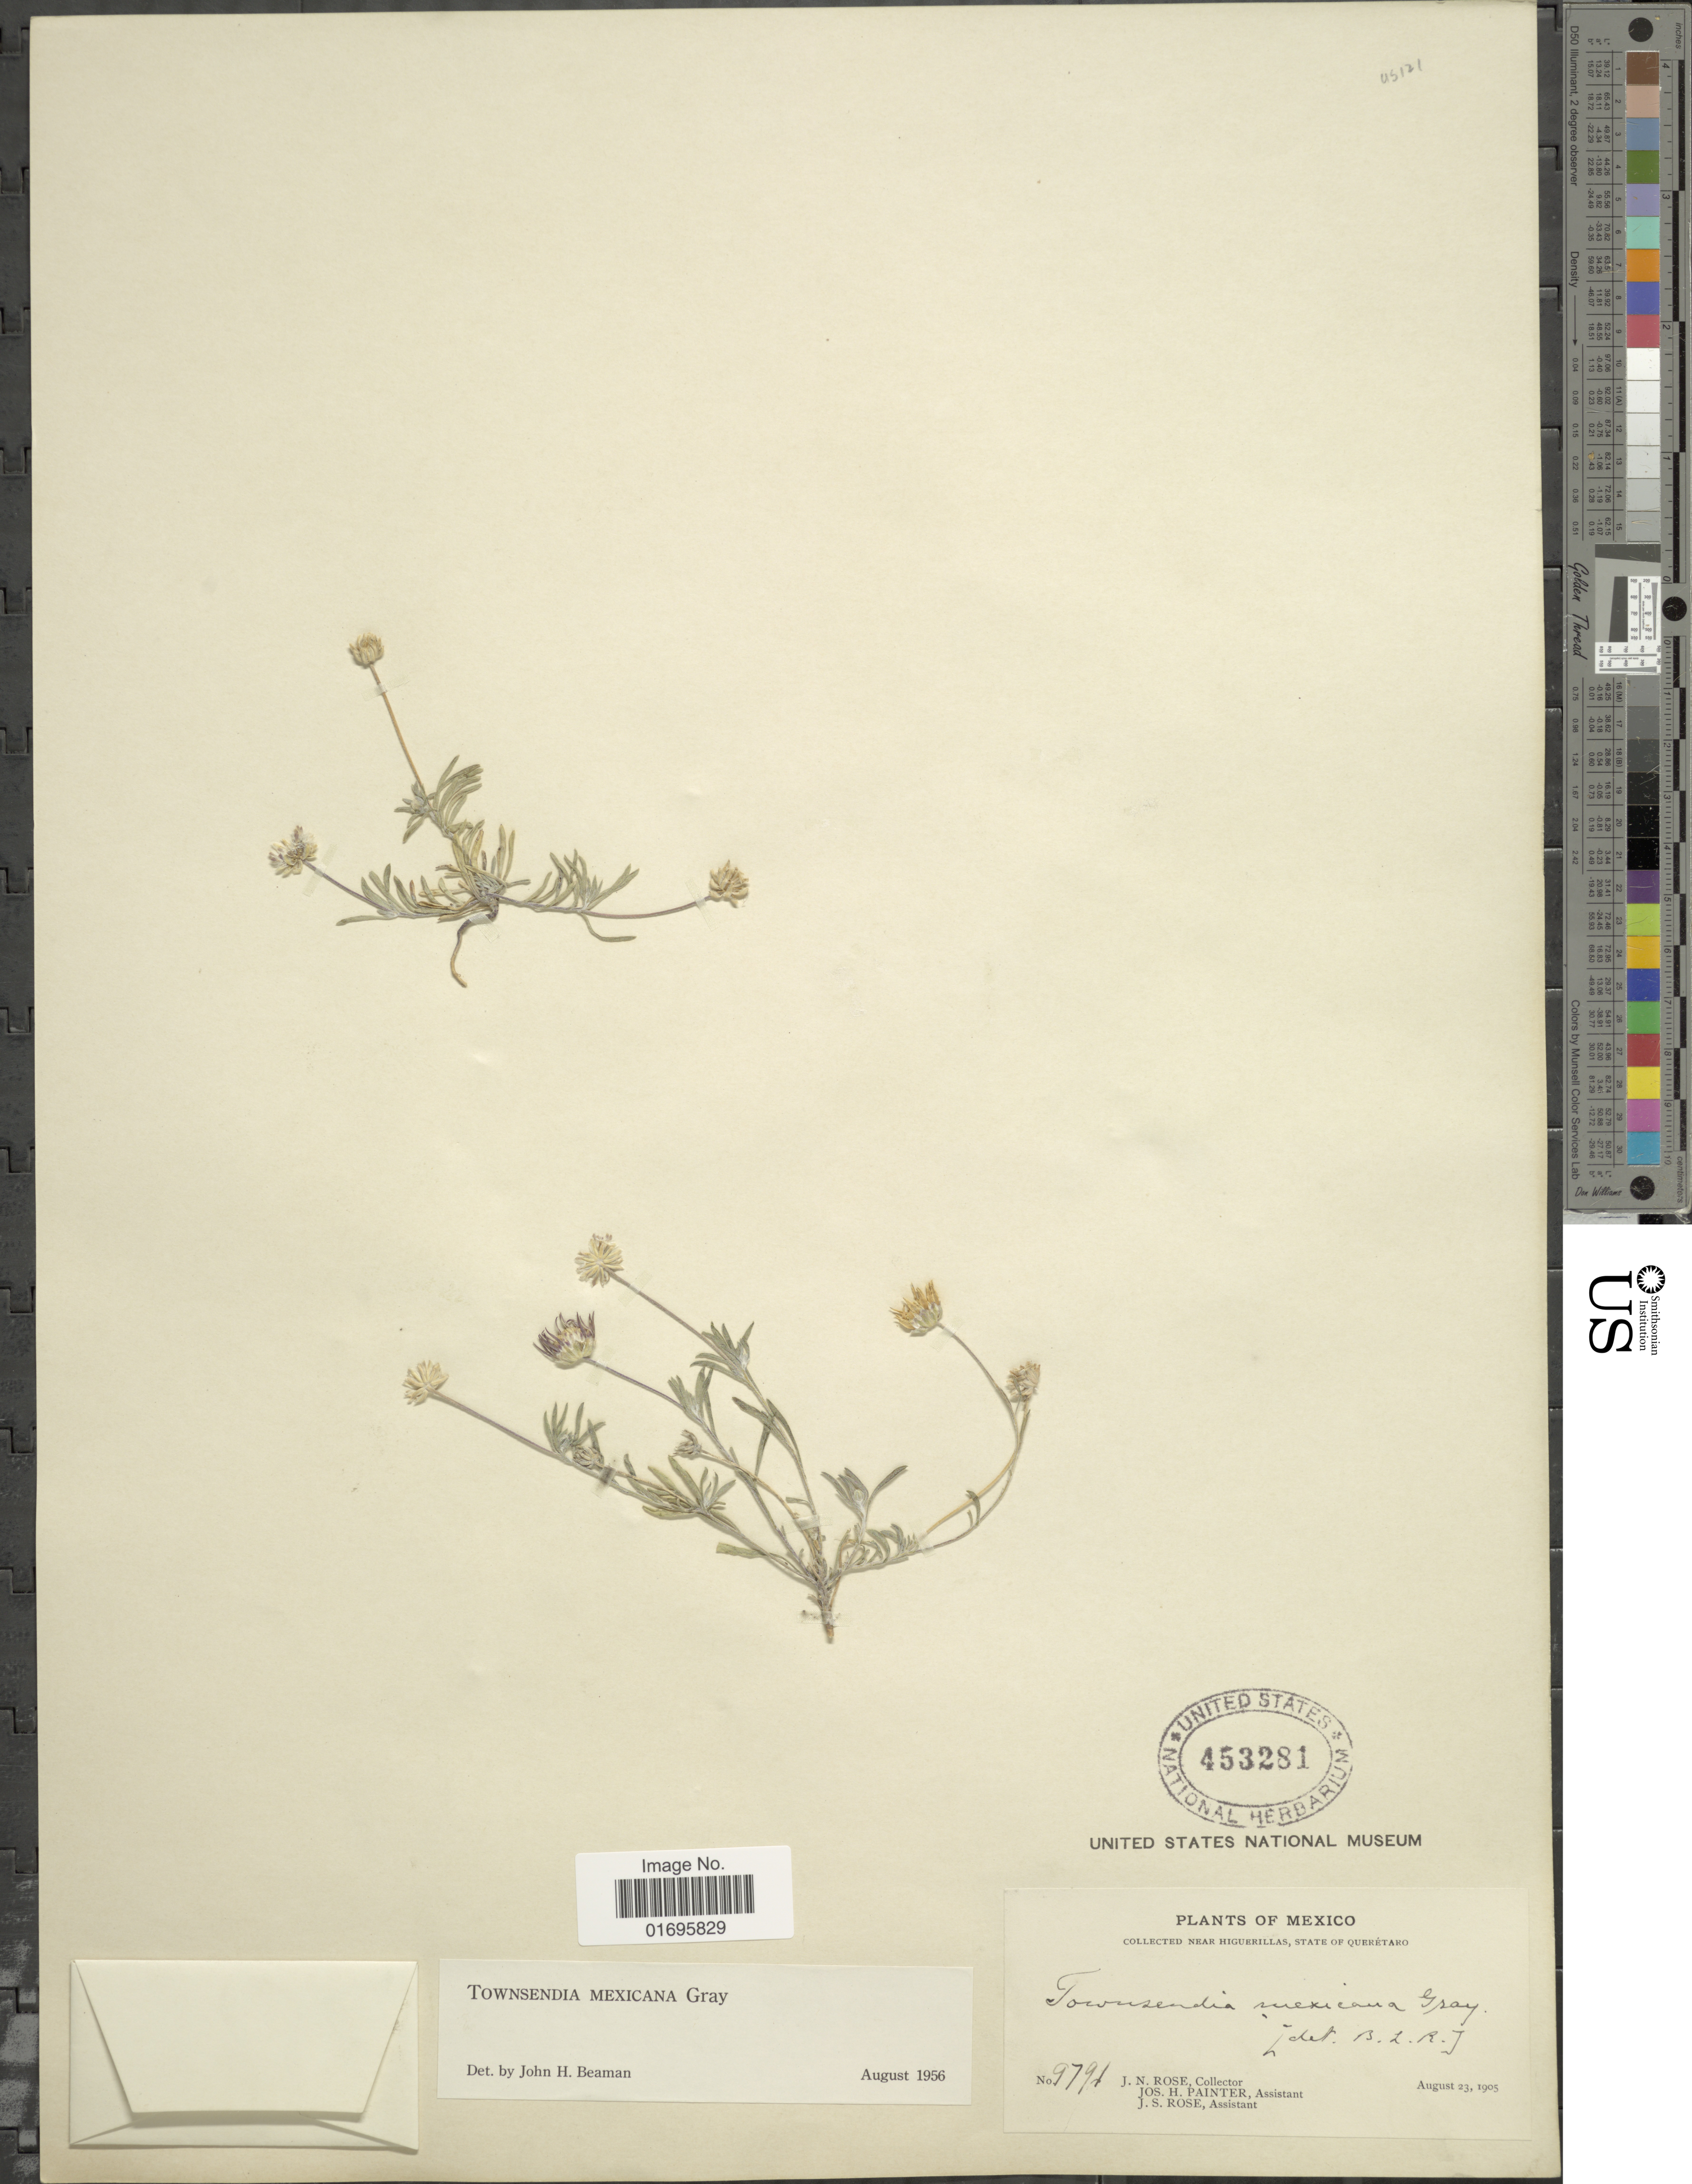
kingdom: Plantae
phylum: Tracheophyta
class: Magnoliopsida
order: Asterales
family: Asteraceae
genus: Townsendia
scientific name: Townsendia mexicana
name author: A. Gray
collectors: J. N. Rose, J. H. Painter & J. S. Rose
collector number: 9791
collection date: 1905-08-23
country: Mexico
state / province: Querétaro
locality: Near Higuerillas, State of Querétaro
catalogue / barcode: US 453281